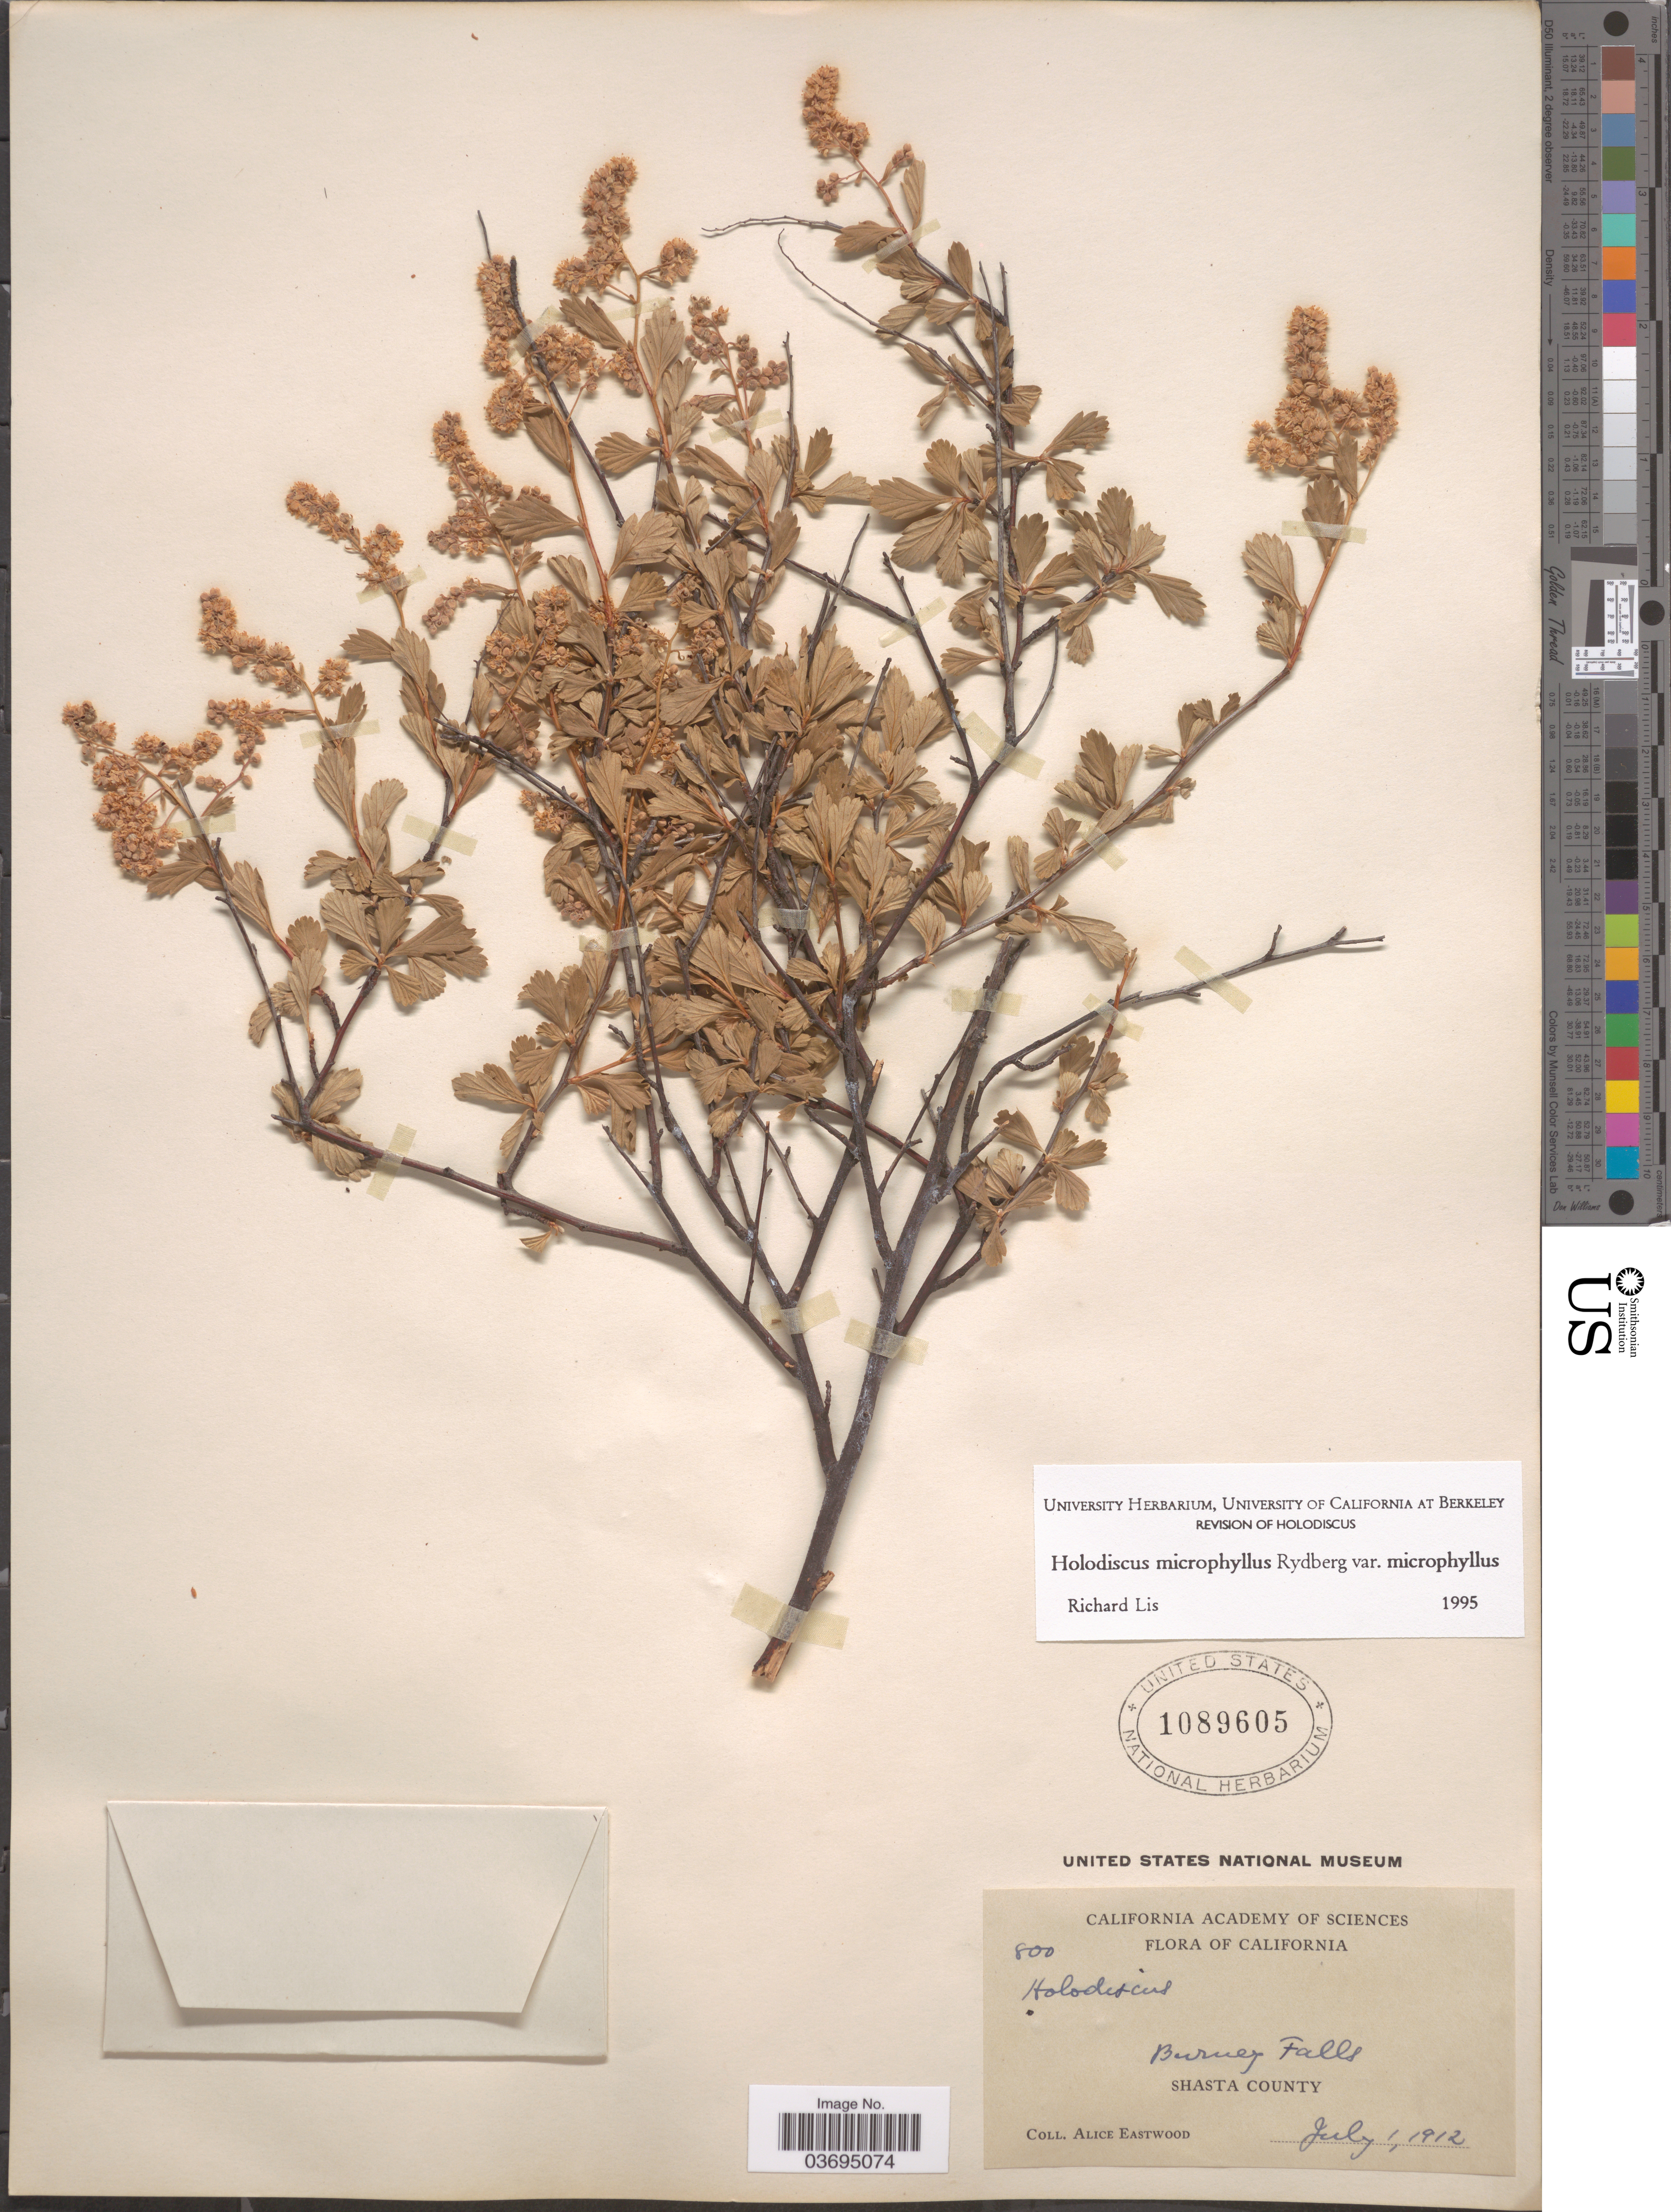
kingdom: Plantae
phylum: Tracheophyta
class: Magnoliopsida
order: Rosales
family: Rosaceae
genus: Holodiscus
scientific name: Holodiscus discolor var. microphyllus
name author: (Rydb.) Jeps.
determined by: Strong, Mark T., (BOT), Smithsonian Institution - National Museum of Natural History (UNITED STATES)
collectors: A. Eastwood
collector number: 800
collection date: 1912-07-01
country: United States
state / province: California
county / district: Shasta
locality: Burney Falls. Shasta County.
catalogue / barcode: US 1089605